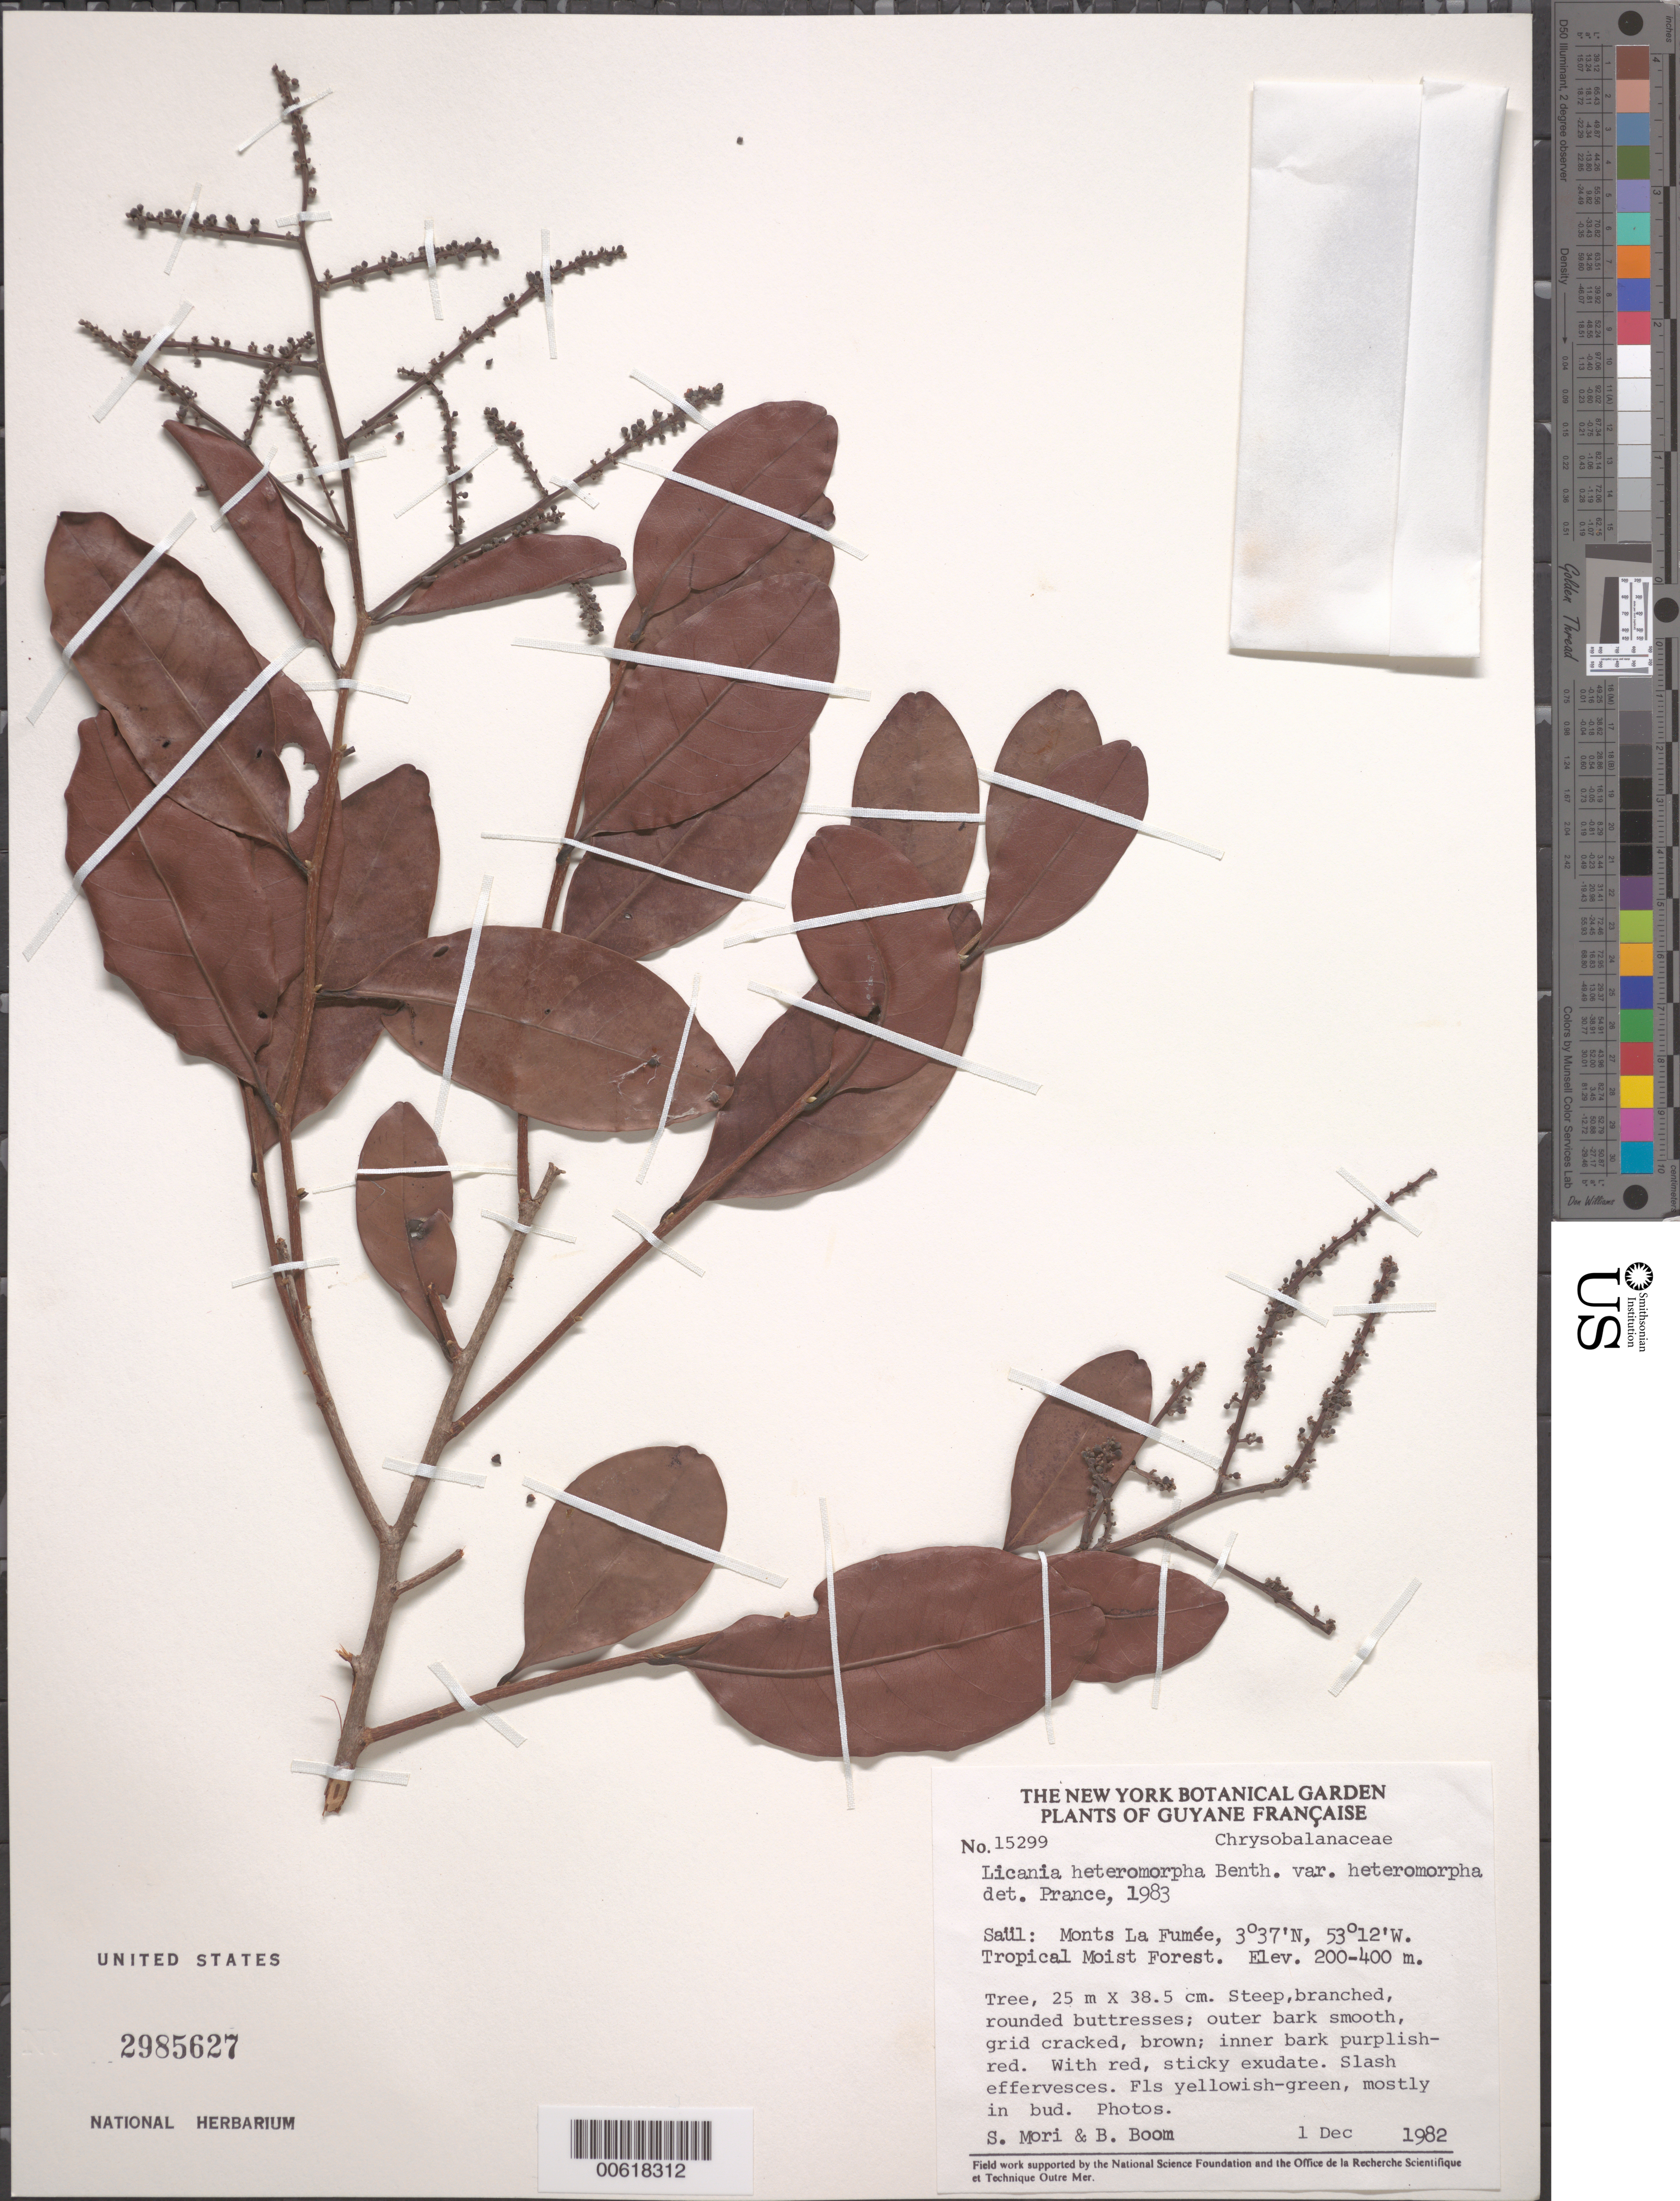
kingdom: Plantae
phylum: Tracheophyta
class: Magnoliopsida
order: Malpighiales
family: Chrysobalanaceae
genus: Hymenopus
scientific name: Hymenopus heteromorphus var. heteromorphus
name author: (Benth.) Sothers & Prance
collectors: S. Mori & B. M. Boom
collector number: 15299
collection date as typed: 1-Dec-82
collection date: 1982-12-01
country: French Guiana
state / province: Saint-Laurent-du-Maroni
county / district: Saül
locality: Saül, Monts La Fumée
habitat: Tropical moist forest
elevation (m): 200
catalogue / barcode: US 2985627